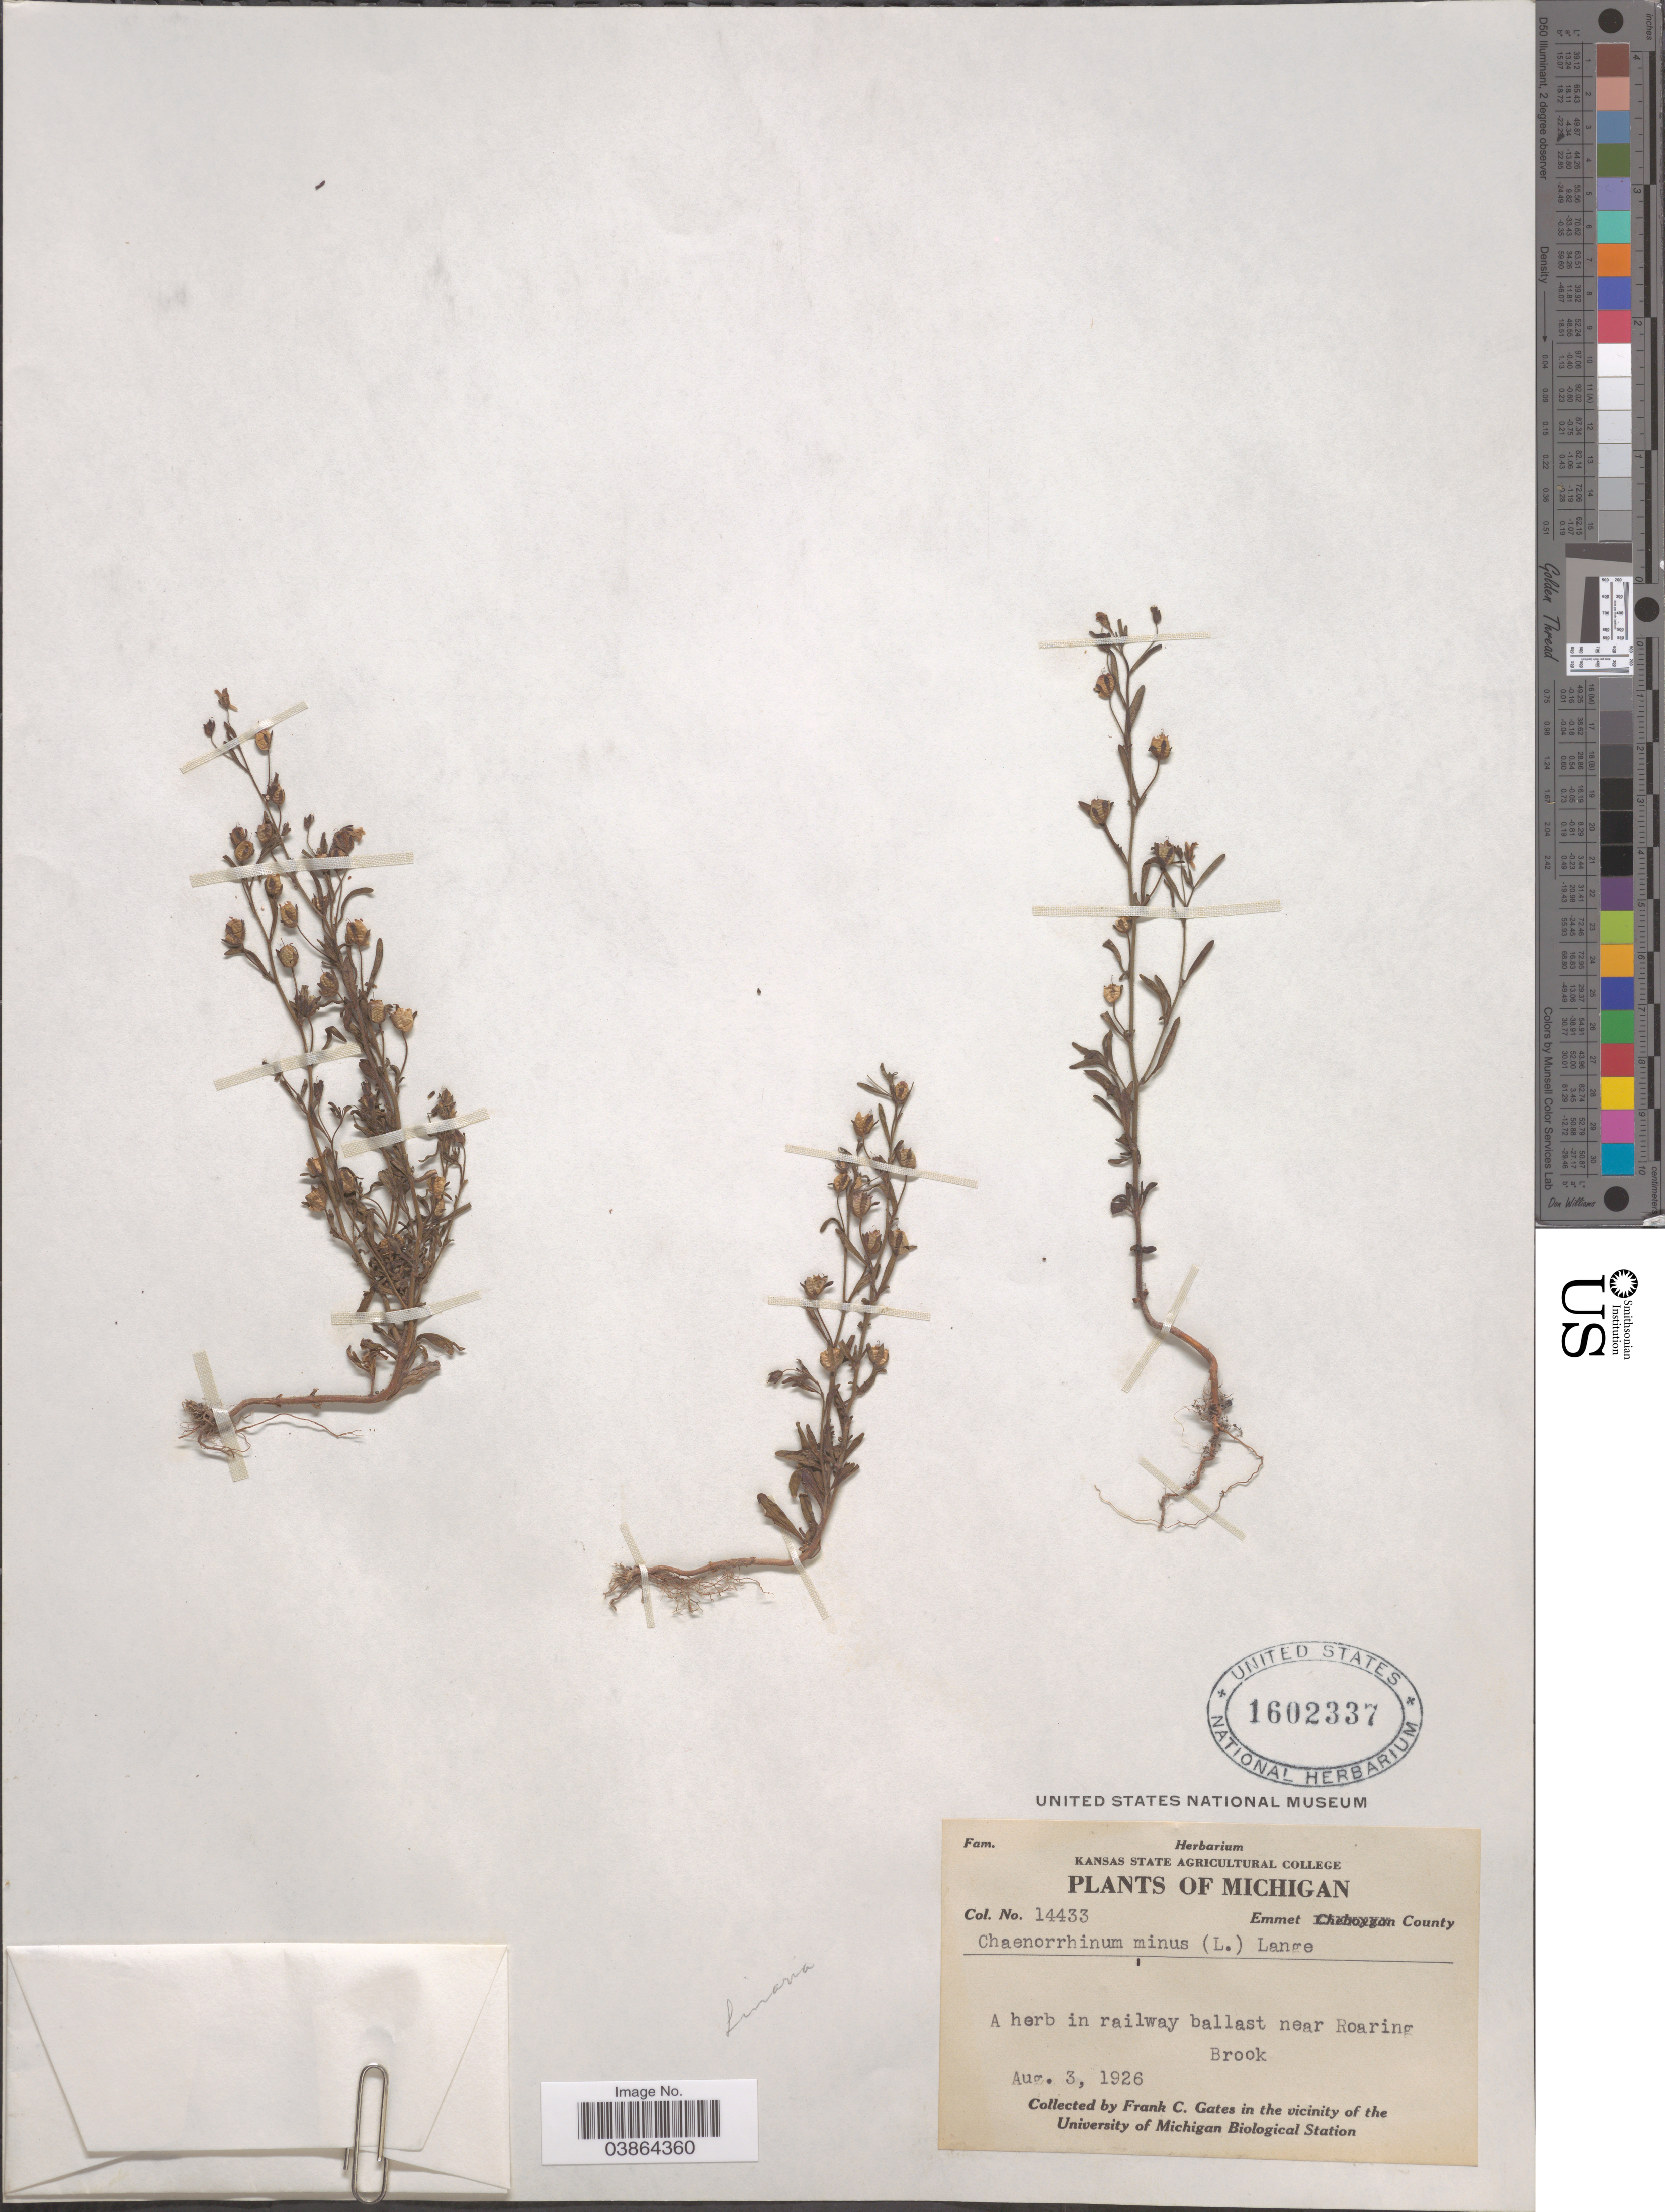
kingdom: Plantae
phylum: Tracheophyta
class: Magnoliopsida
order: Lamiales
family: Plantaginaceae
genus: Chaenorrhinum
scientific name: Chaenorrhinum minor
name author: (L.) Lange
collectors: F. C. Gates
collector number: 14433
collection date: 1926-08-03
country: United States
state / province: Michigan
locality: Emmet County. In railway ballast near Roaring Brook. In the vicinity of the University of Michigan Biological Station.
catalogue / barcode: US 1602337